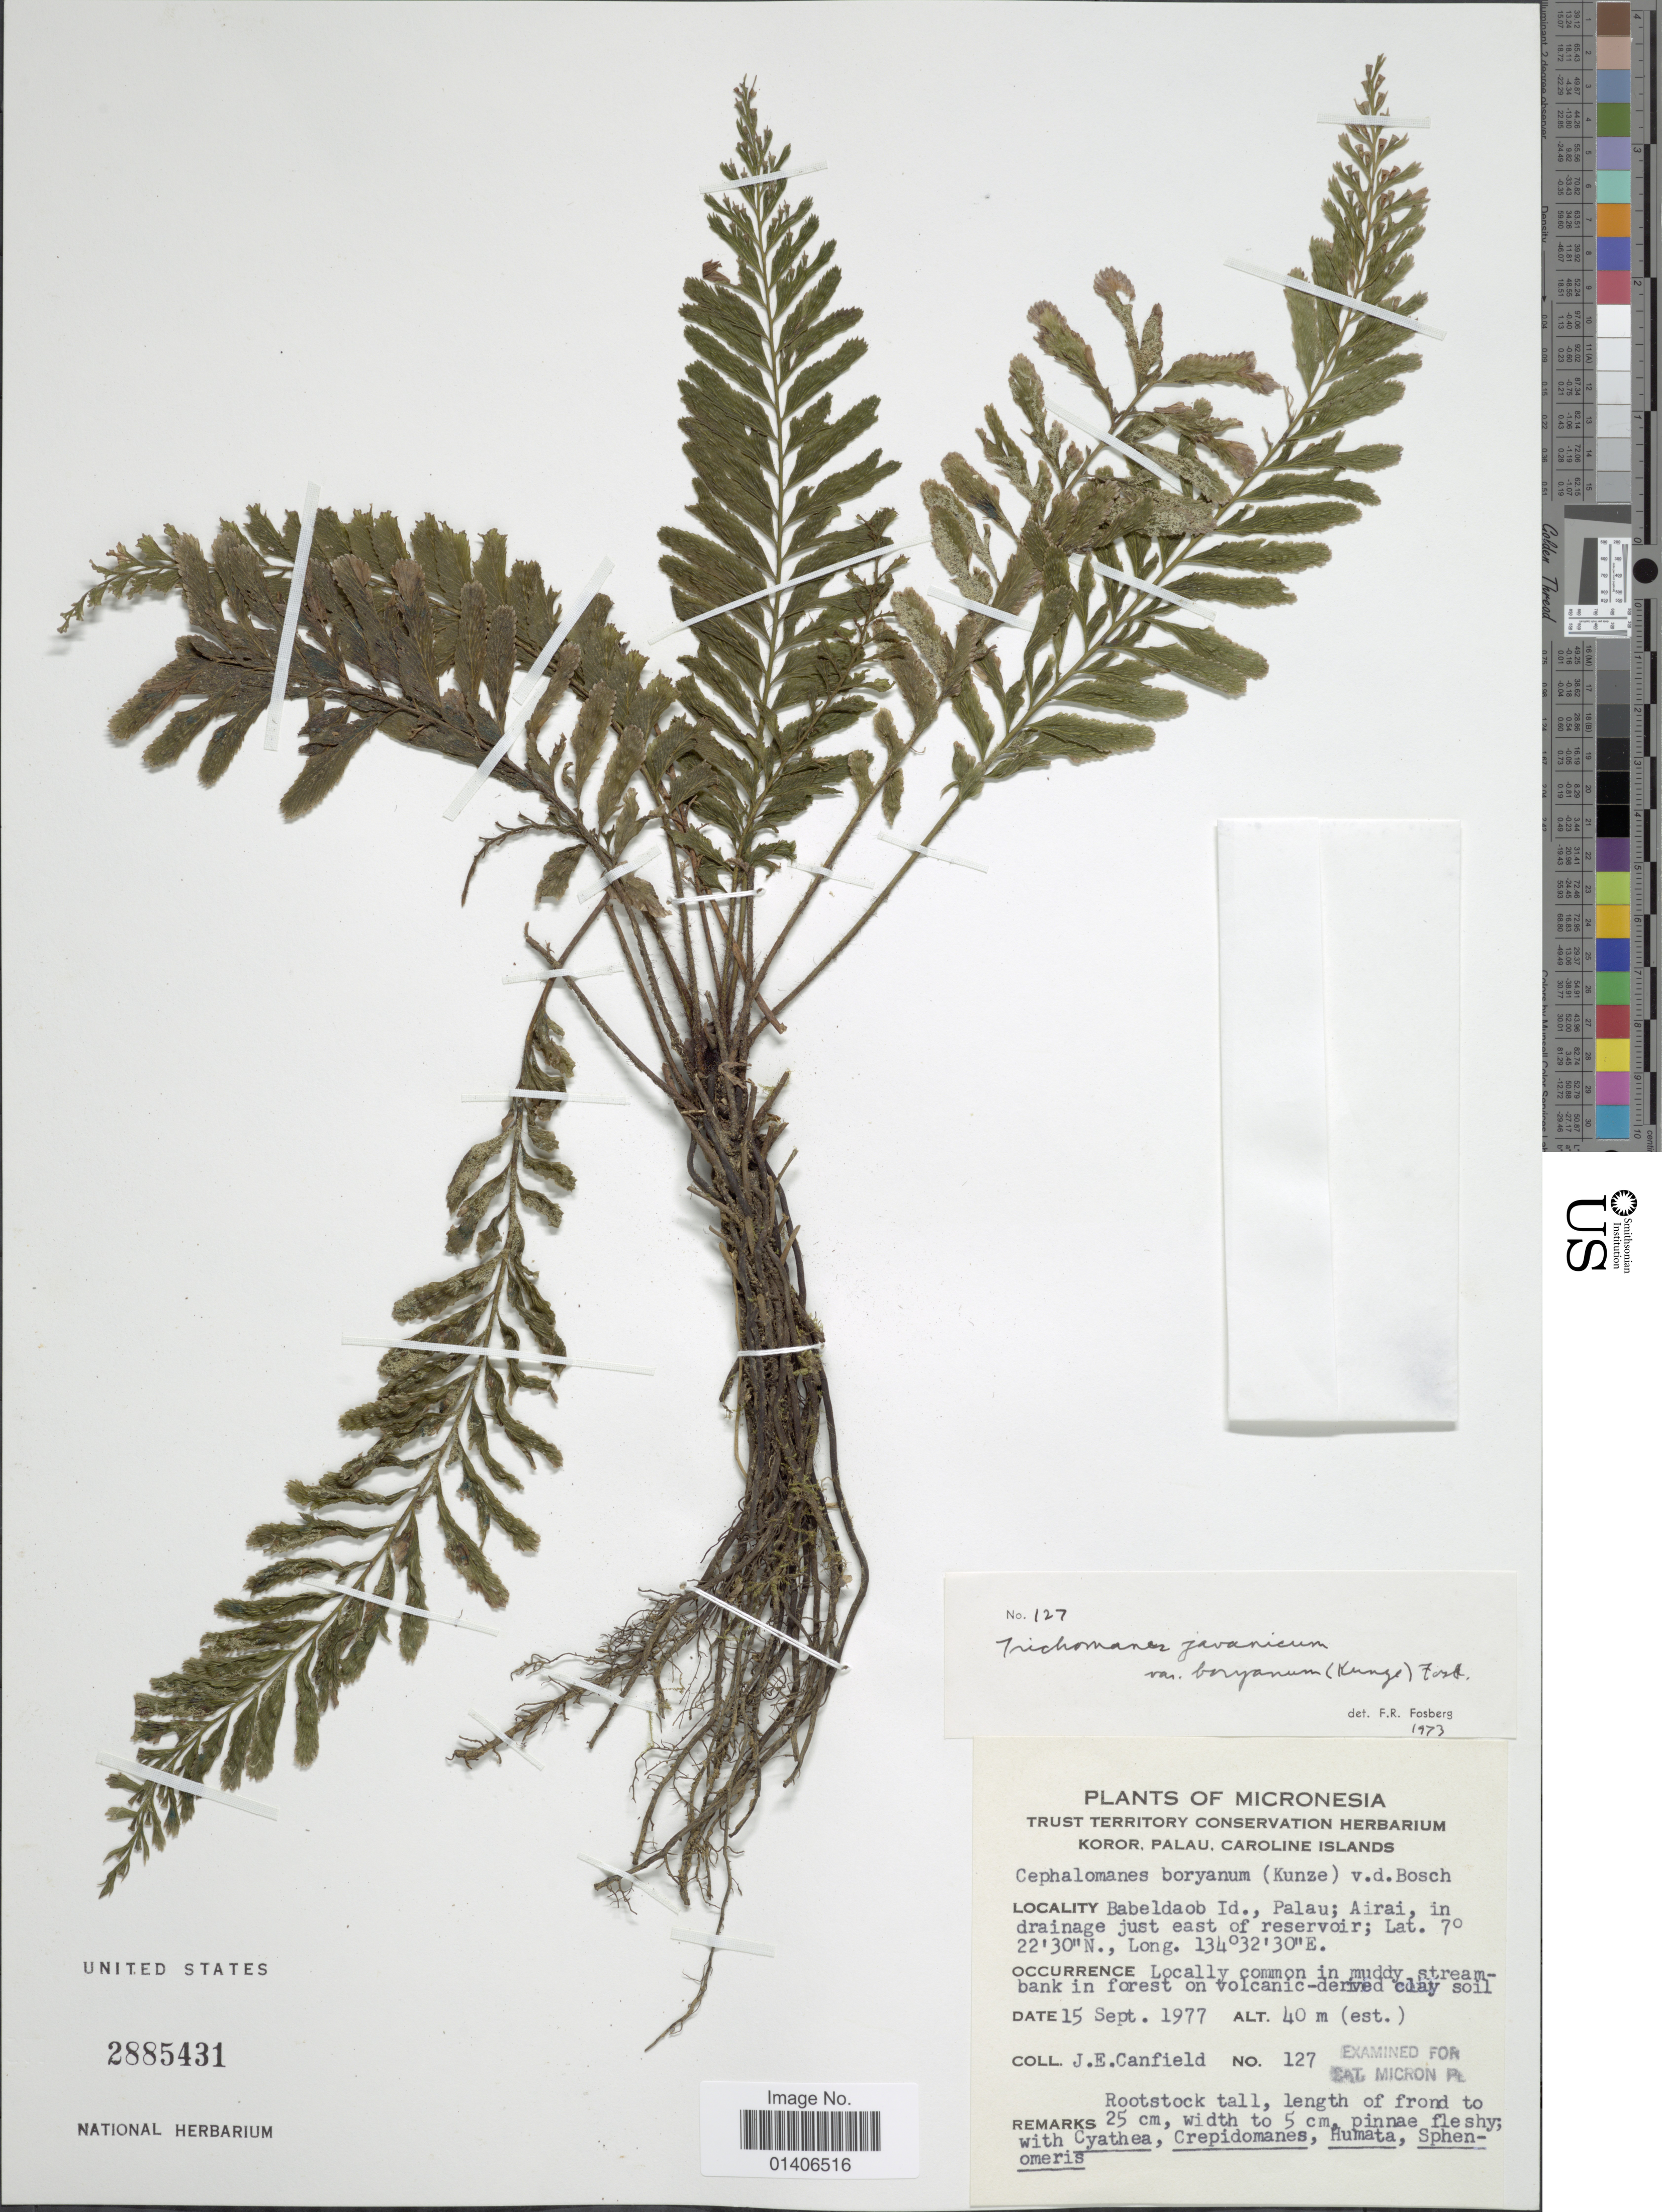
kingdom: Plantae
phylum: Tracheophyta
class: Polypodiopsida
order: Hymenophyllales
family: Hymenophyllaceae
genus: Cephalomanes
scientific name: Cephalomanes atrovirens subsp. boryanum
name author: (Kunze) K. Iwats.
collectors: J. E. Canfield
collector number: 127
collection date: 1977-09-15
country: Palau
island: Babeldaob [Babelthuap]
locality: Micronesia, Kporor, Palau, Caroline Islands, Babeldaob Id., Palau; Airai, in drainage just east of reservoir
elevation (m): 40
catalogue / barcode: US 2885431